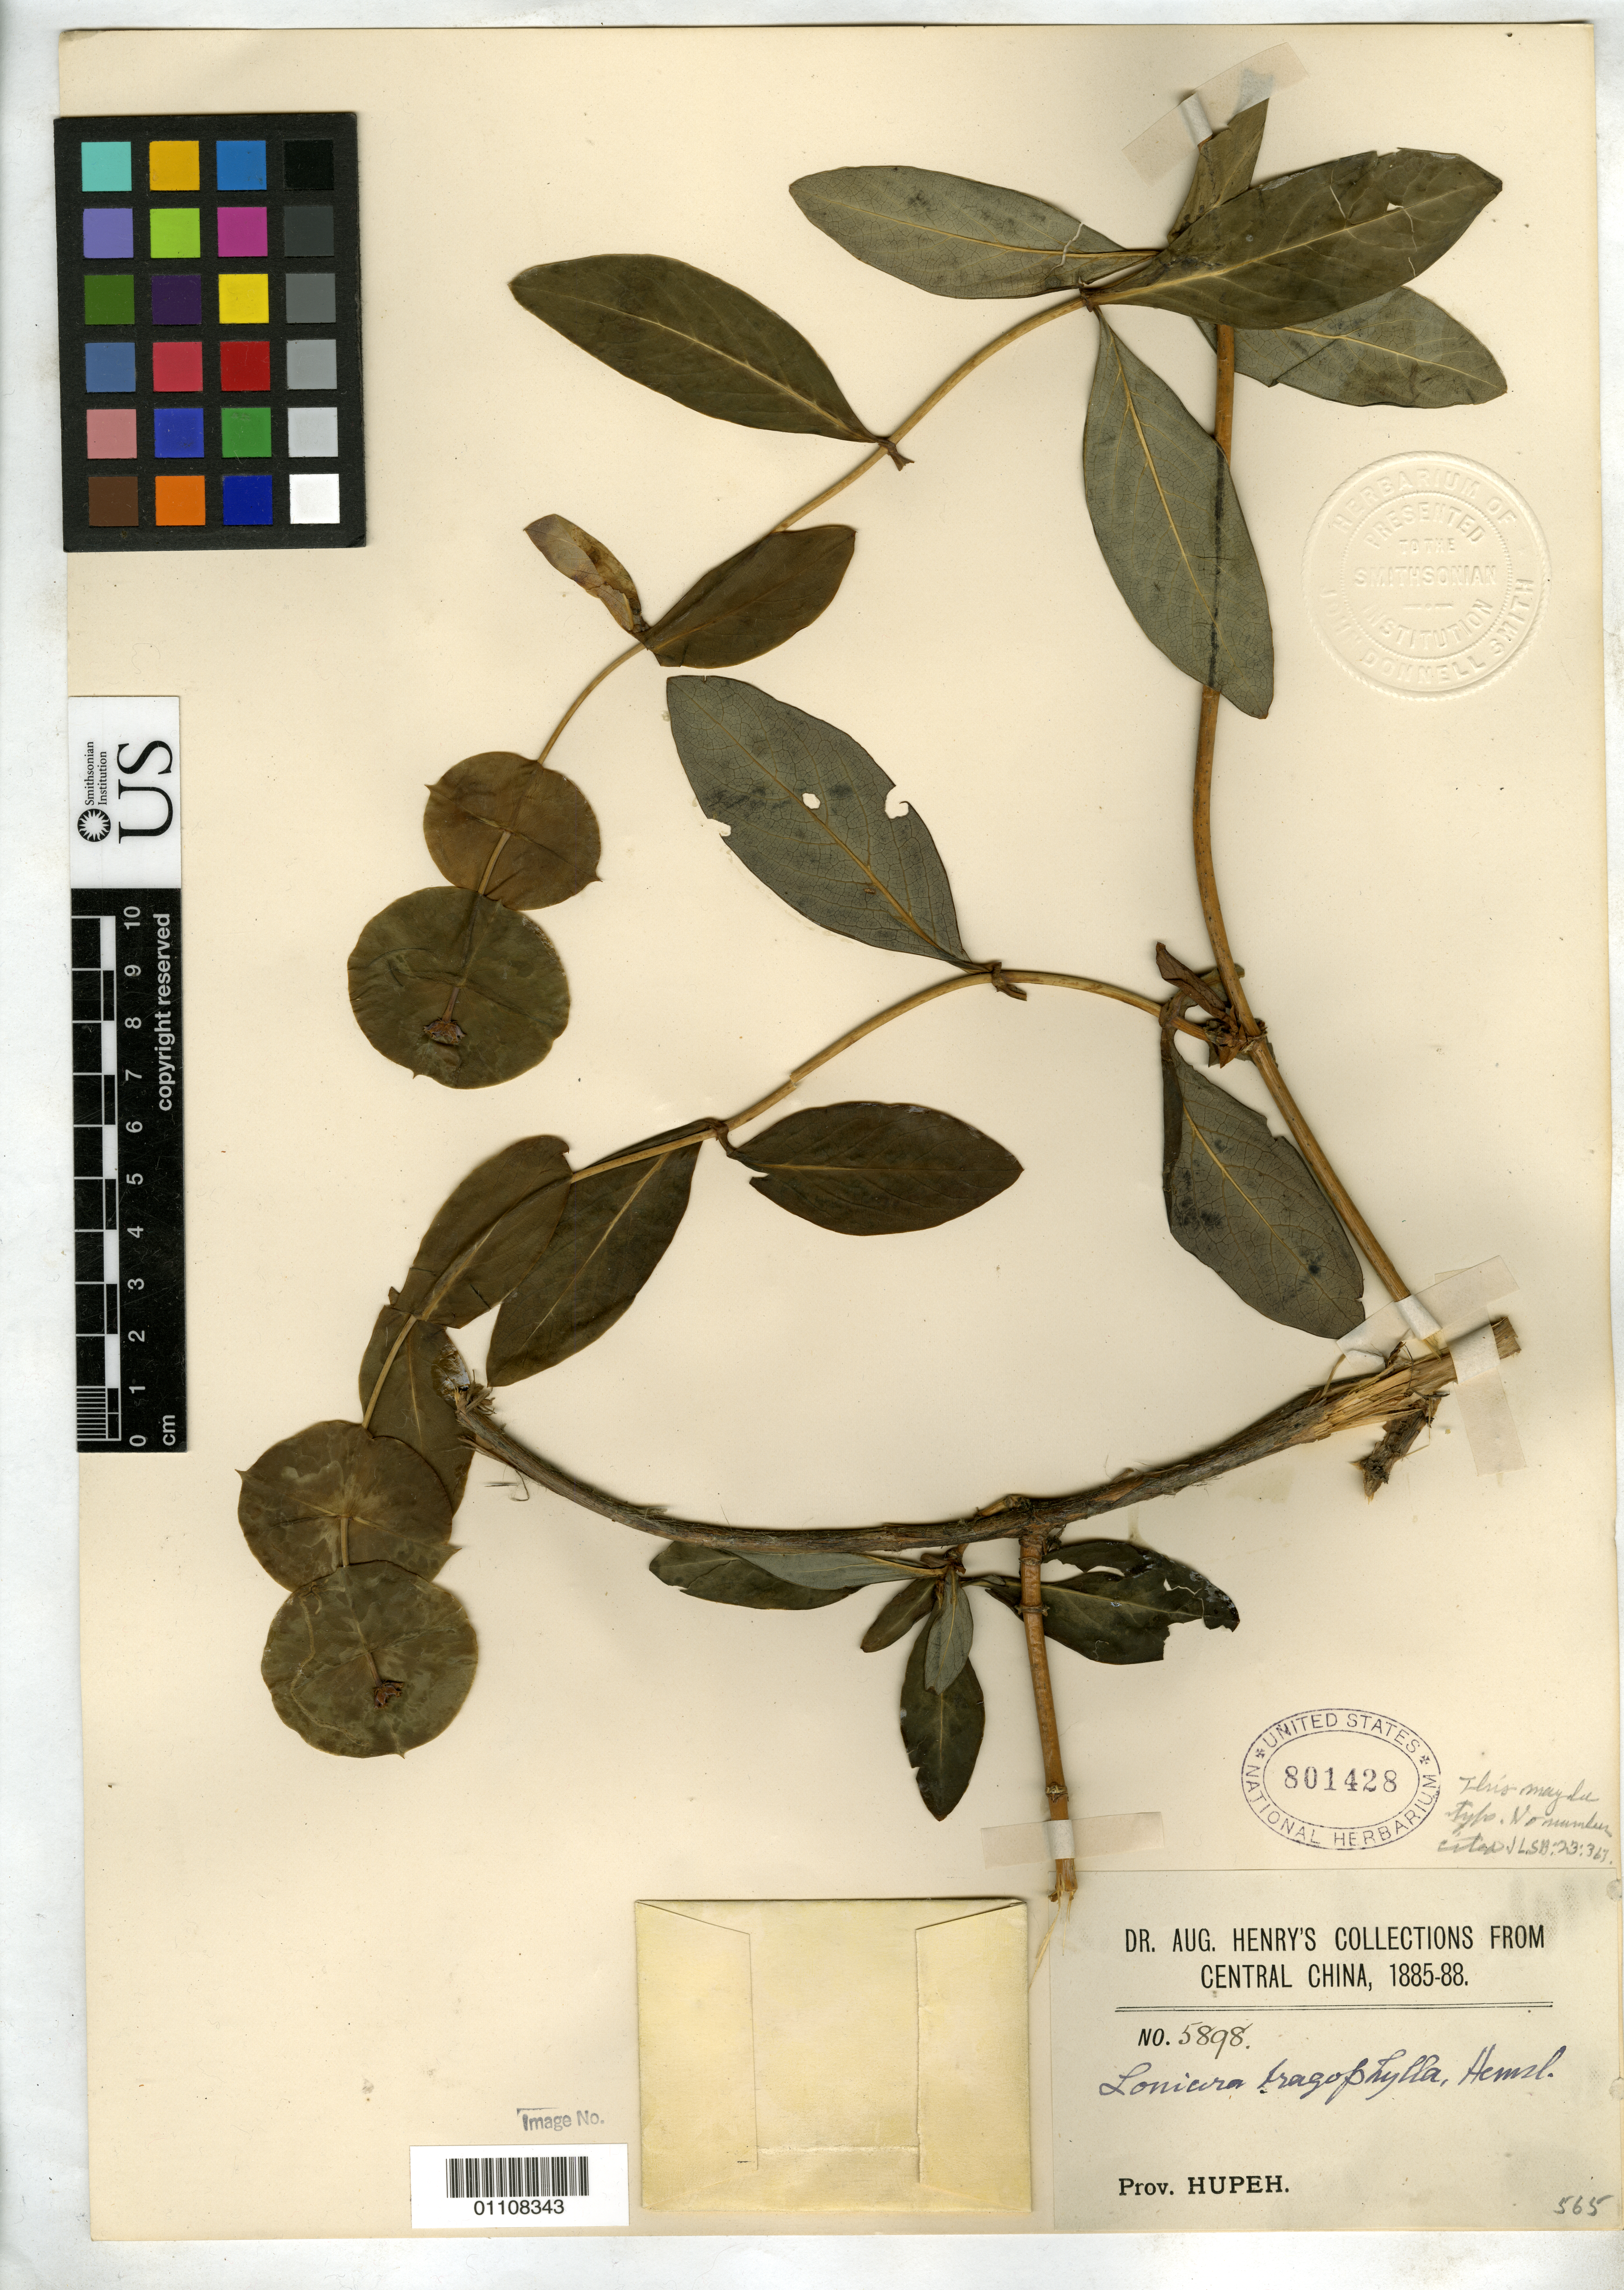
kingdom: Plantae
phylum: Tracheophyta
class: Magnoliopsida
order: Dipsacales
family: Caprifoliaceae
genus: Lonicera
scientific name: Lonicera tragophylla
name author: Hemsl.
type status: Possible Isotype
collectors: A. Henry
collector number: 5898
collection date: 1885/1888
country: China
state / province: Hubei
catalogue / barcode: US 801428